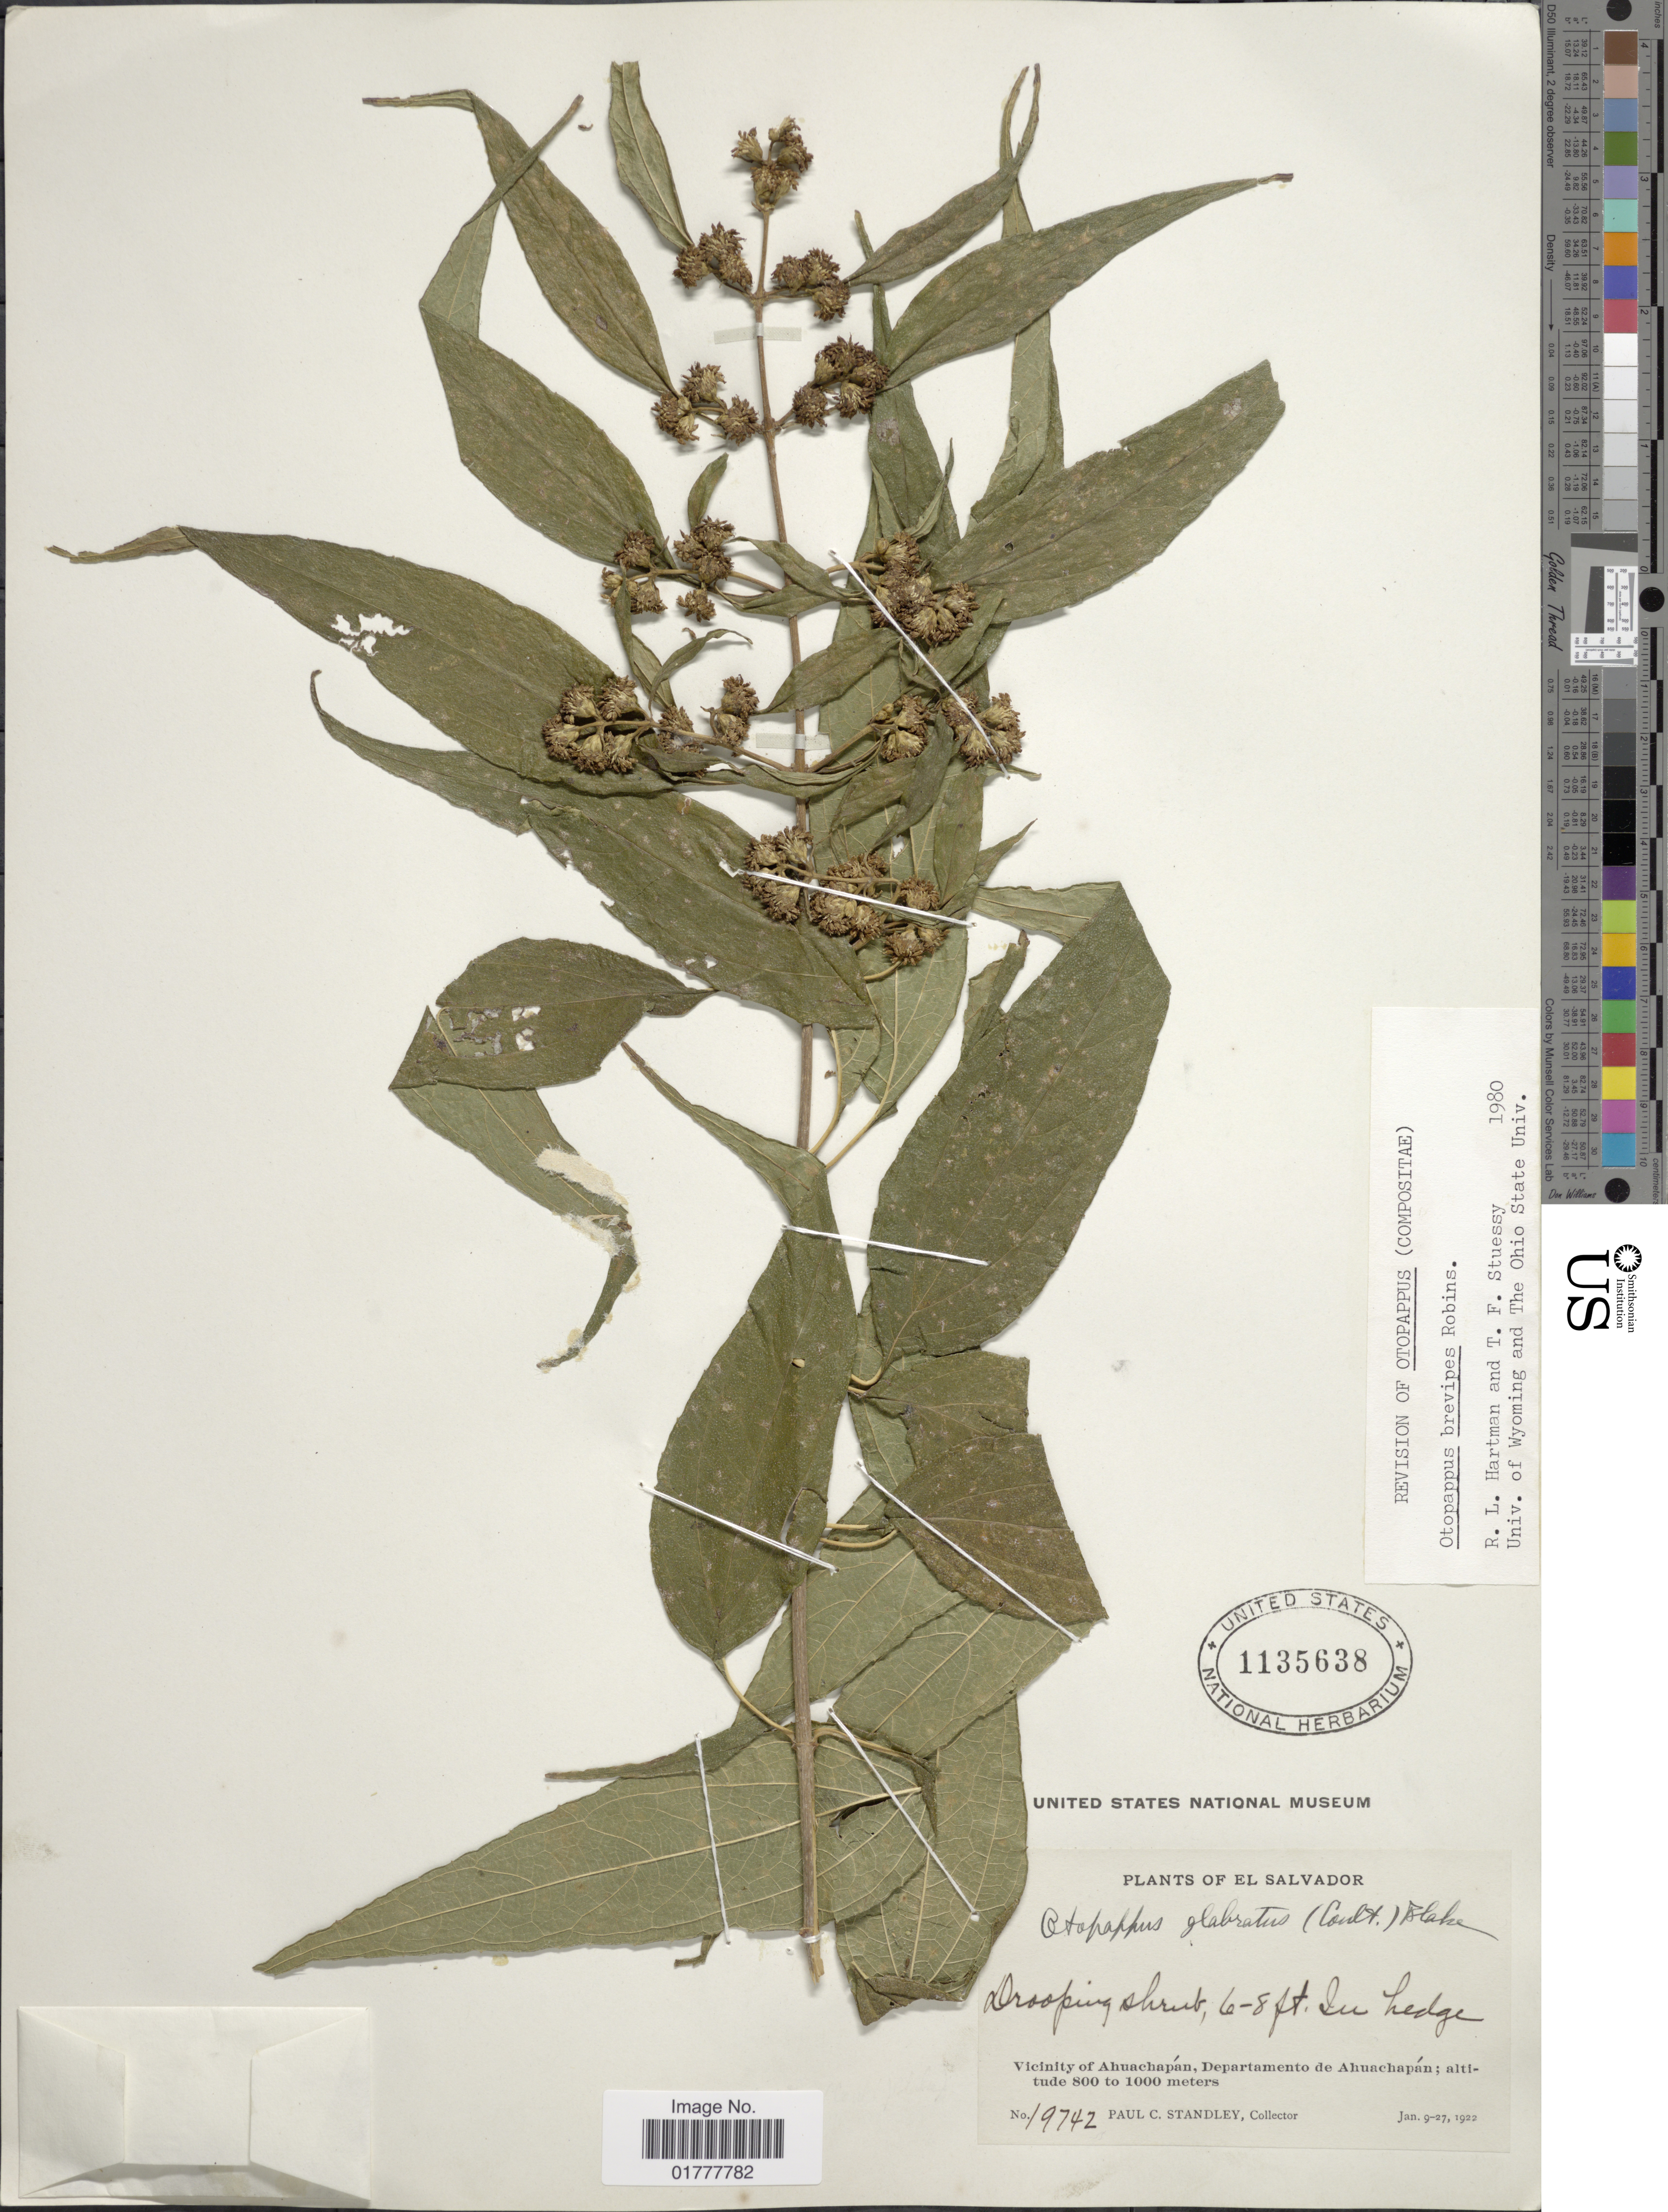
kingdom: Plantae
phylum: Tracheophyta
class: Magnoliopsida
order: Asterales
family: Asteraceae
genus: Otopappus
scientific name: Otopappus brevipes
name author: B.L. Rob.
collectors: P. C. Standley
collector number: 19742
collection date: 1922-01-09/1922-01-27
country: El Salvador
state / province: Ahuachapan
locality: Vicinity of Ahuachapan, Departamento de Ahuachapan.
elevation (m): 800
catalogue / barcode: US 1135638